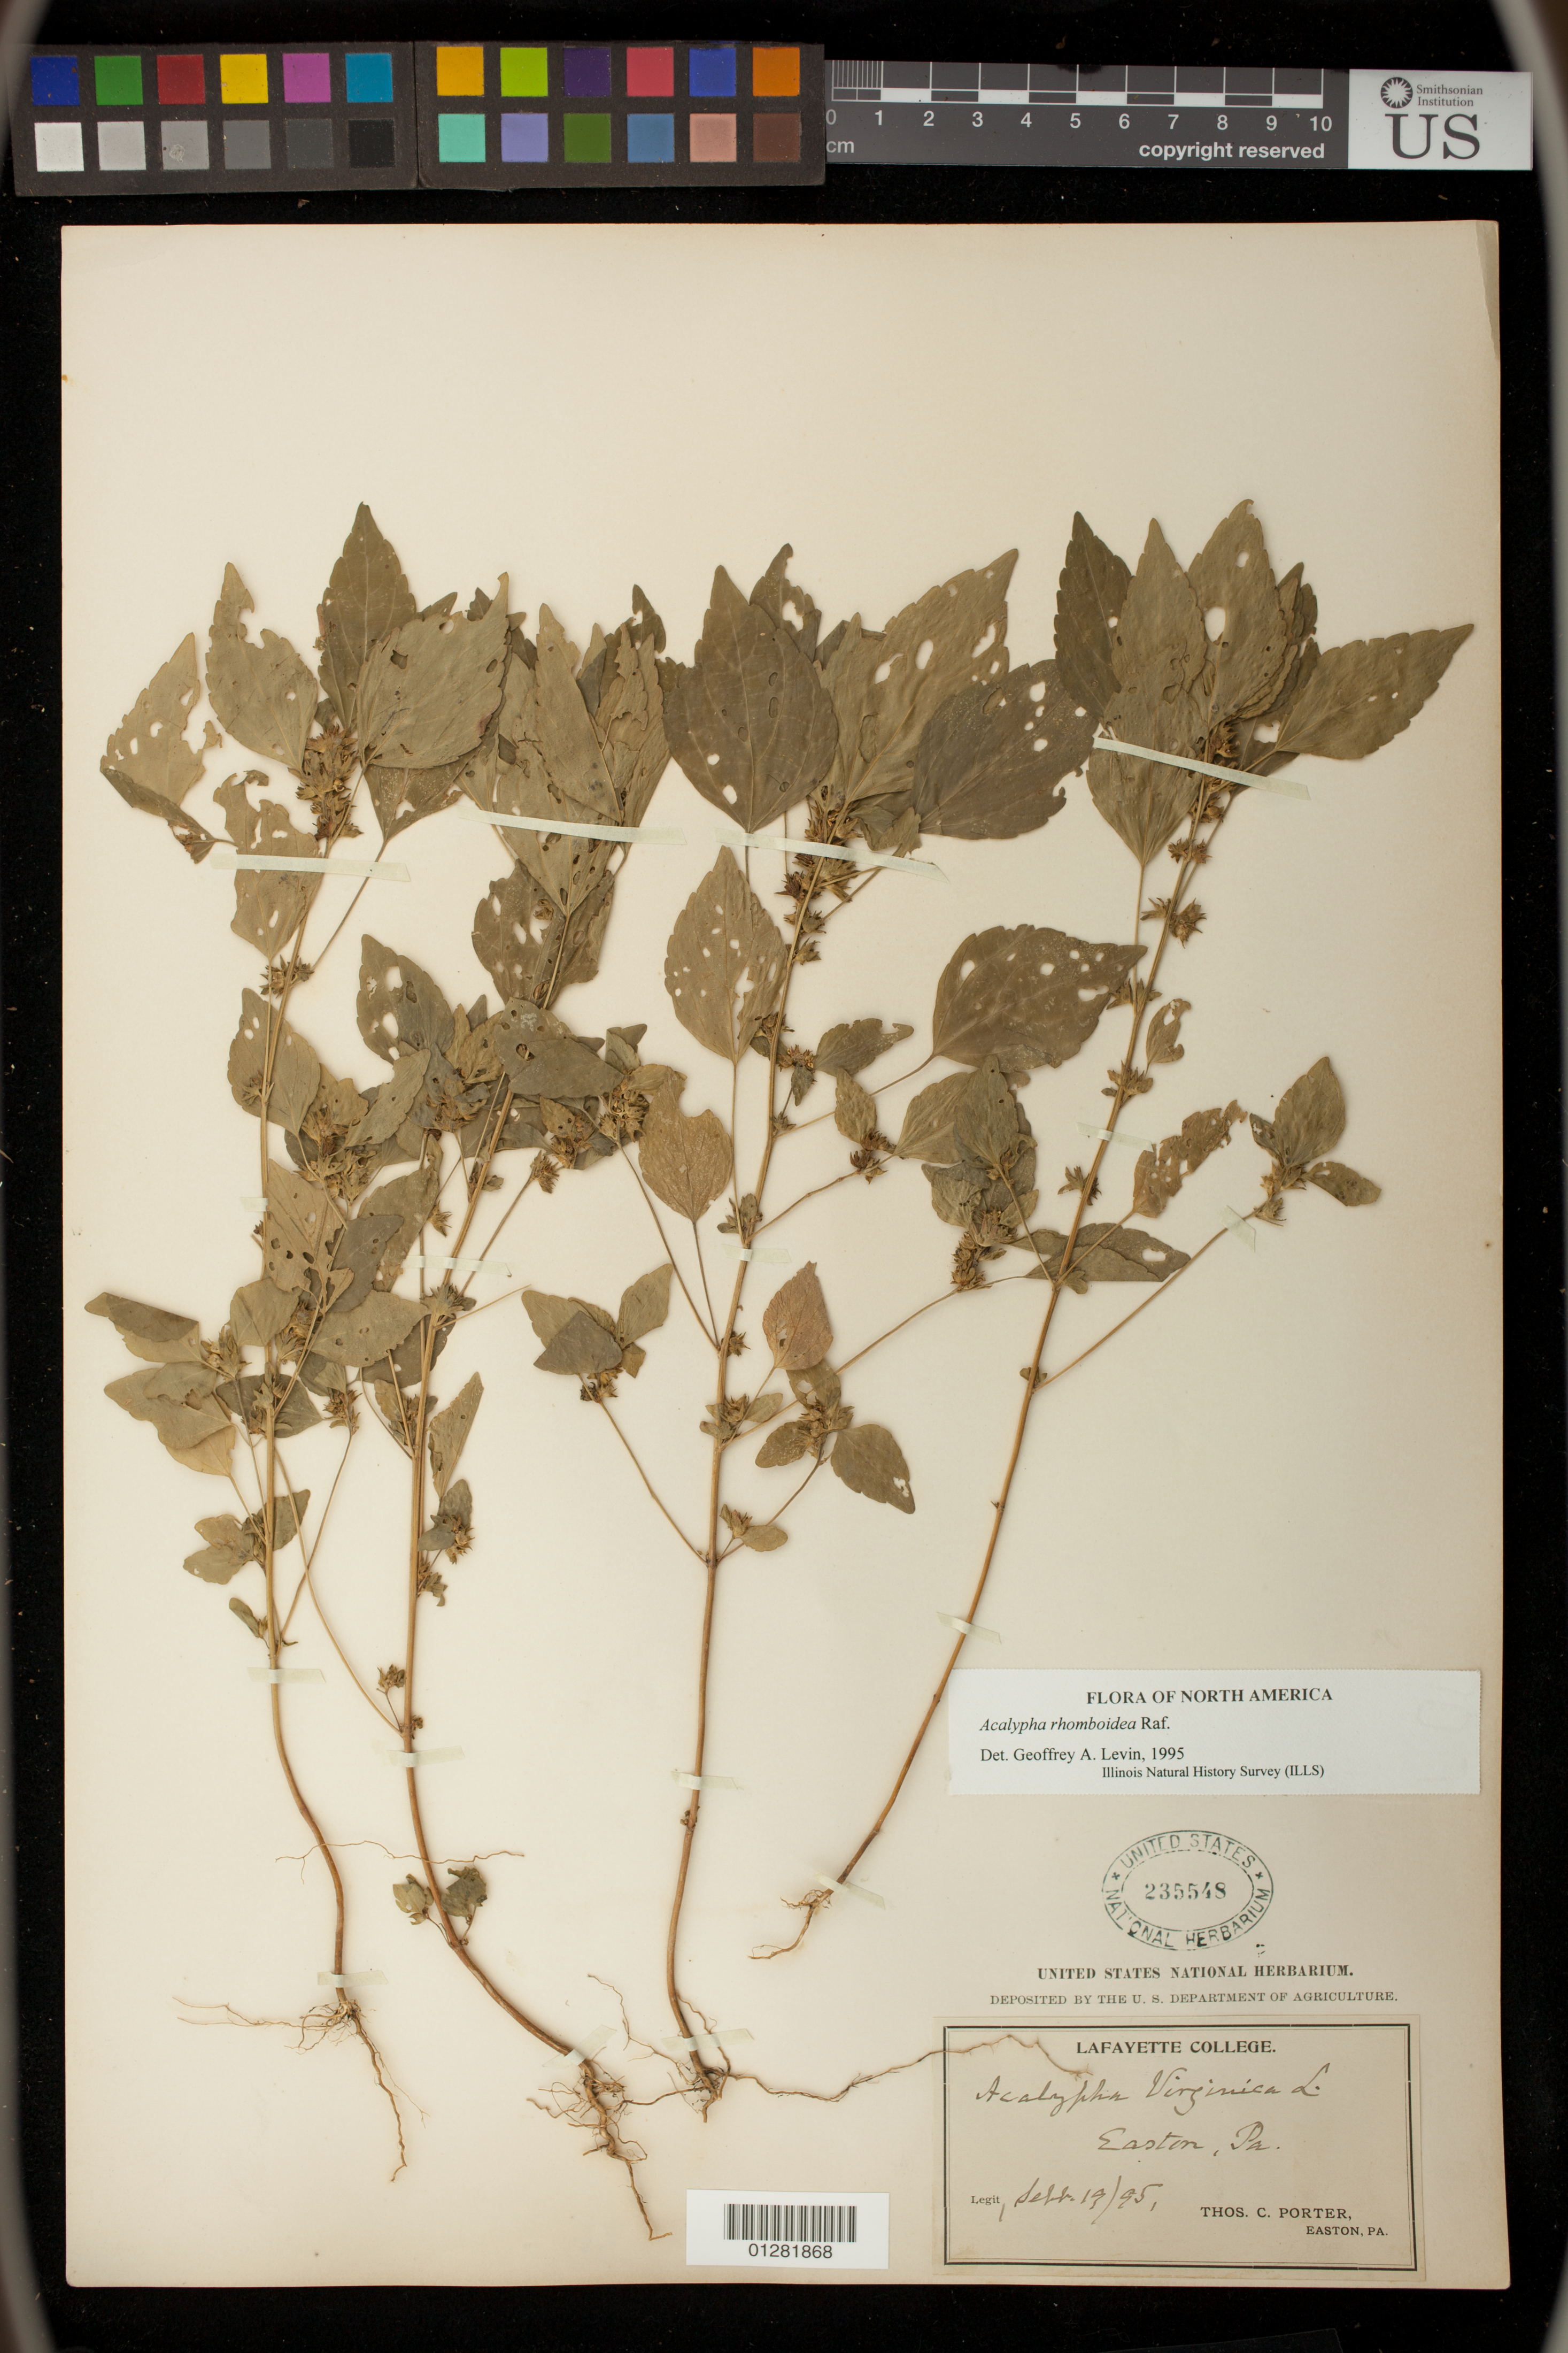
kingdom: Plantae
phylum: Tracheophyta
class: Magnoliopsida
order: Malpighiales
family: Euphorbiaceae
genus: Acalypha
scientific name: Acalypha rhomboidea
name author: Raf.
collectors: T. C. Porter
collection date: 1895-09-19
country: United States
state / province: Pennsylvania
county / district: Northampton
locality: Easton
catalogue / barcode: US 235548